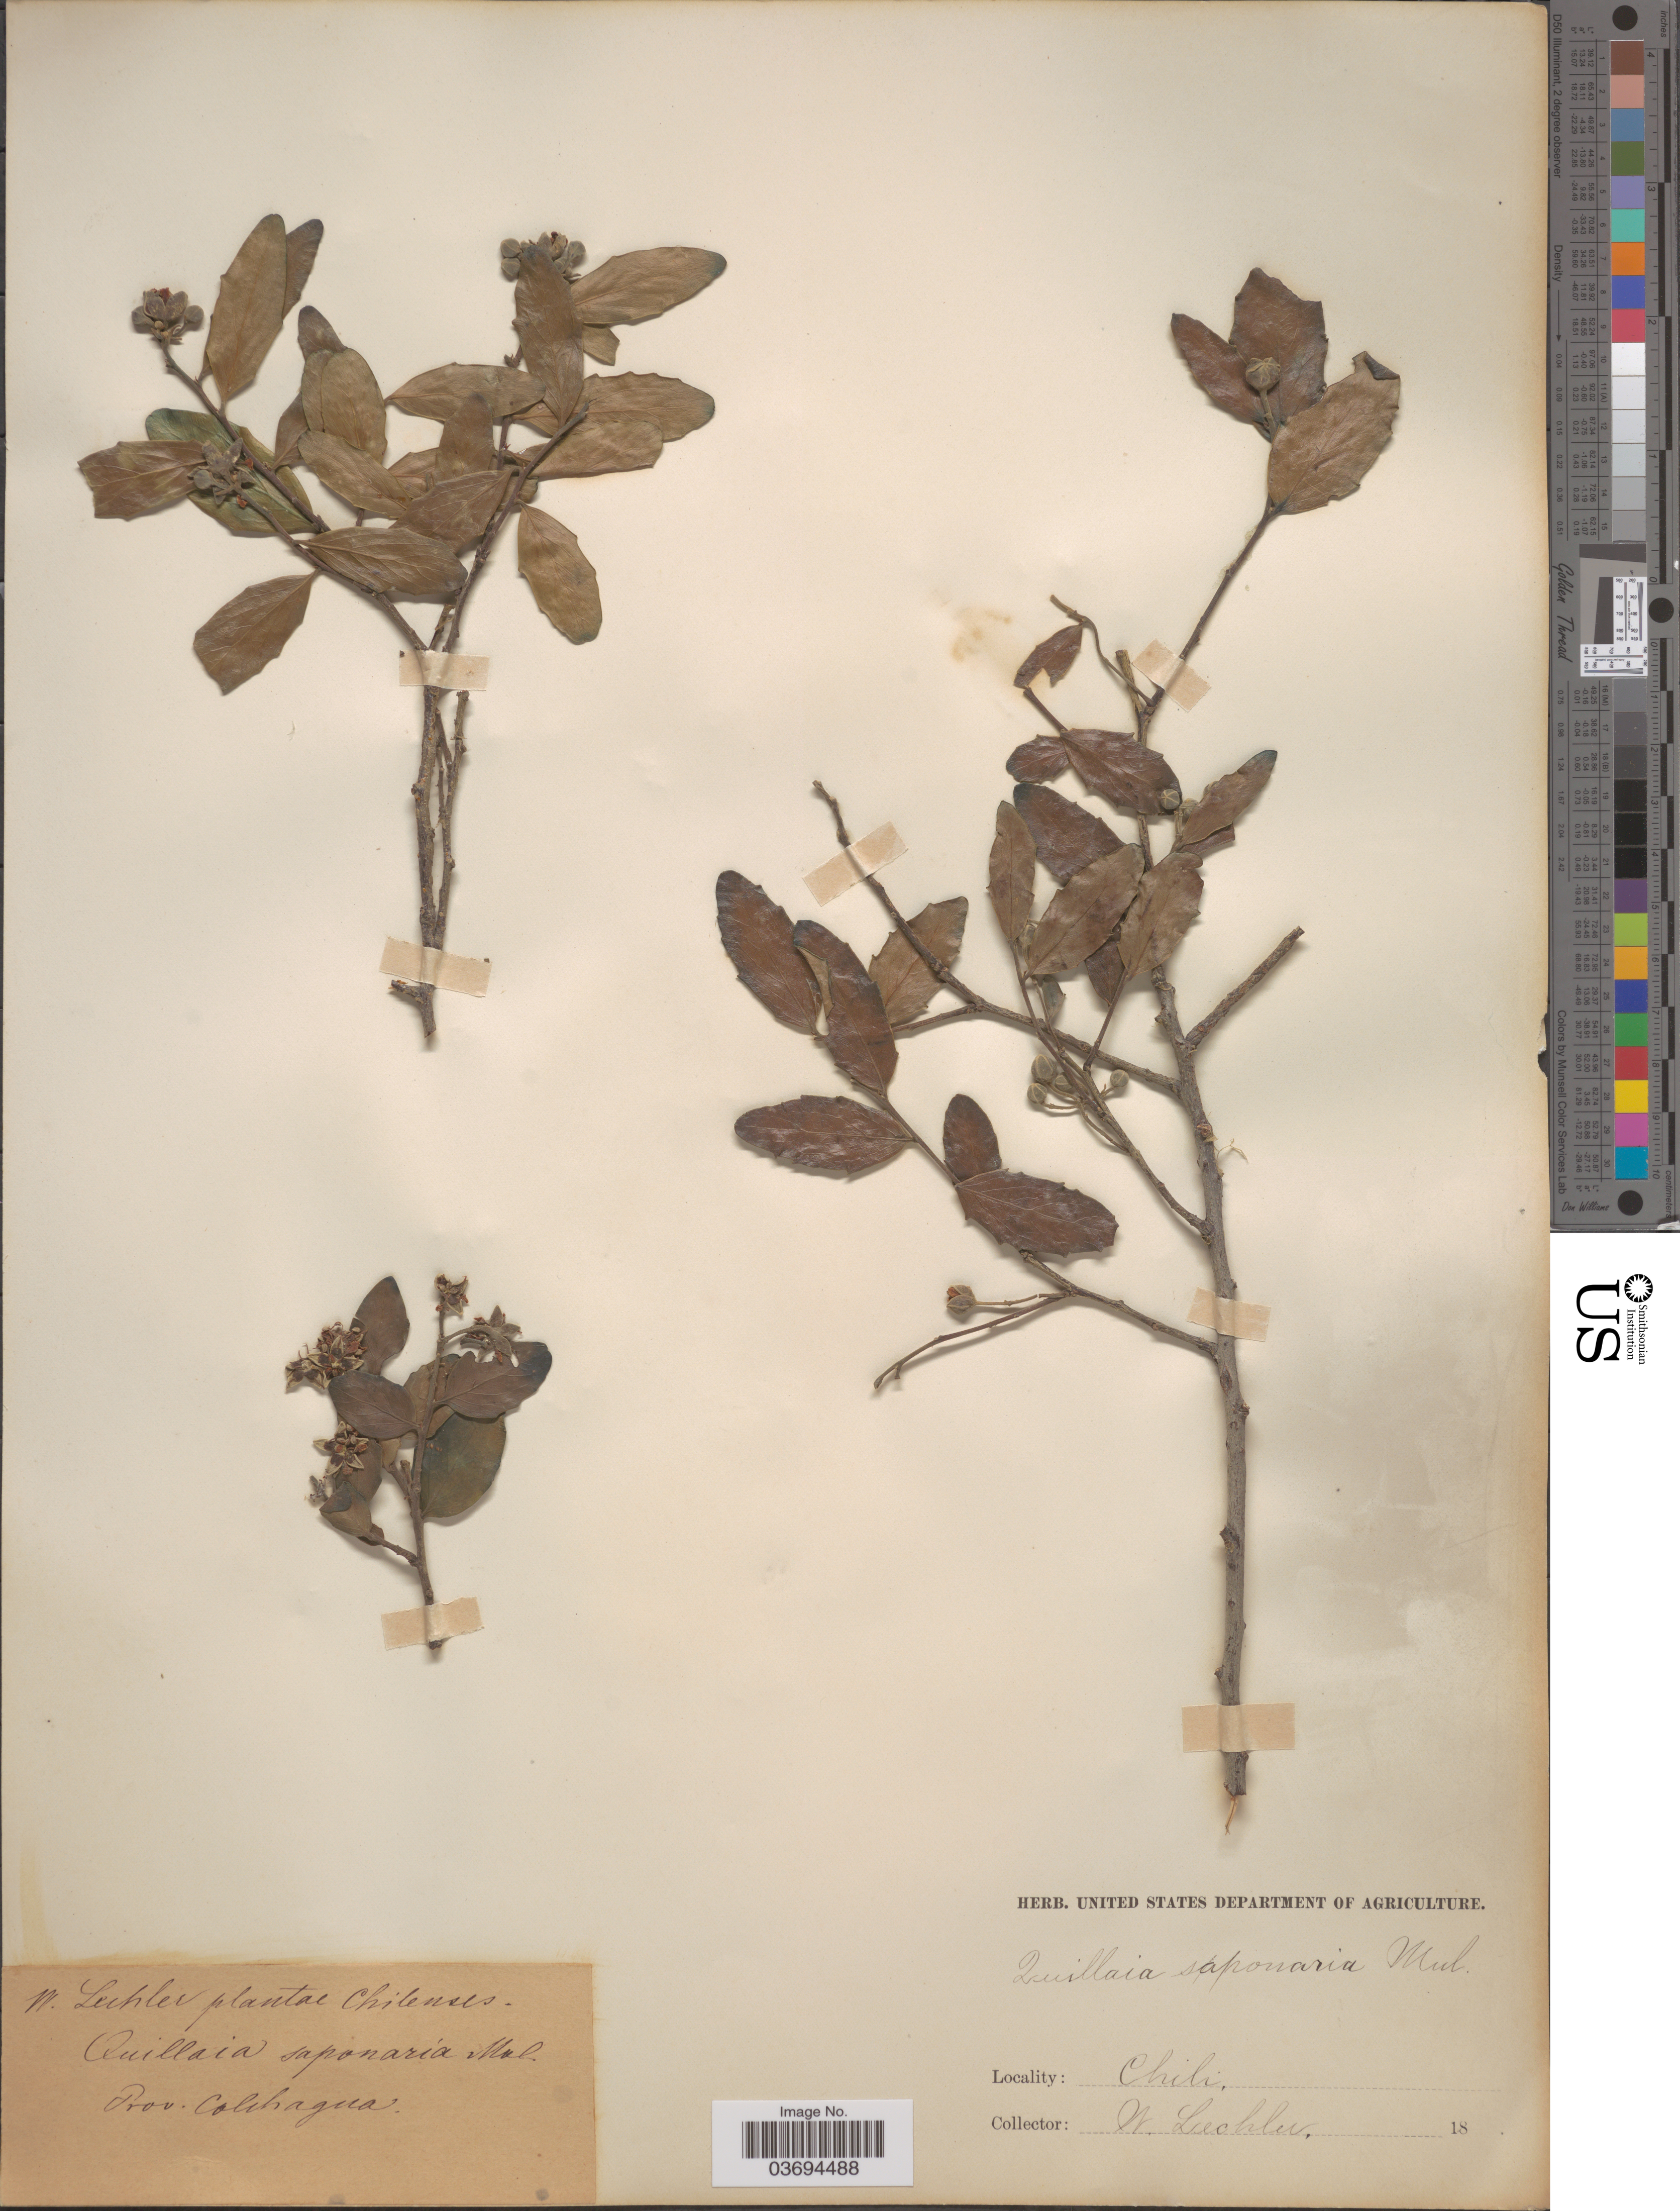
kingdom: Plantae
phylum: Tracheophyta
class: Magnoliopsida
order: Fabales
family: Quillajaceae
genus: Quillaja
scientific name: Quillaja saponaria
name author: Molina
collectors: W. Lechler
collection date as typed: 18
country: Chile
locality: Prov. Colchagua.